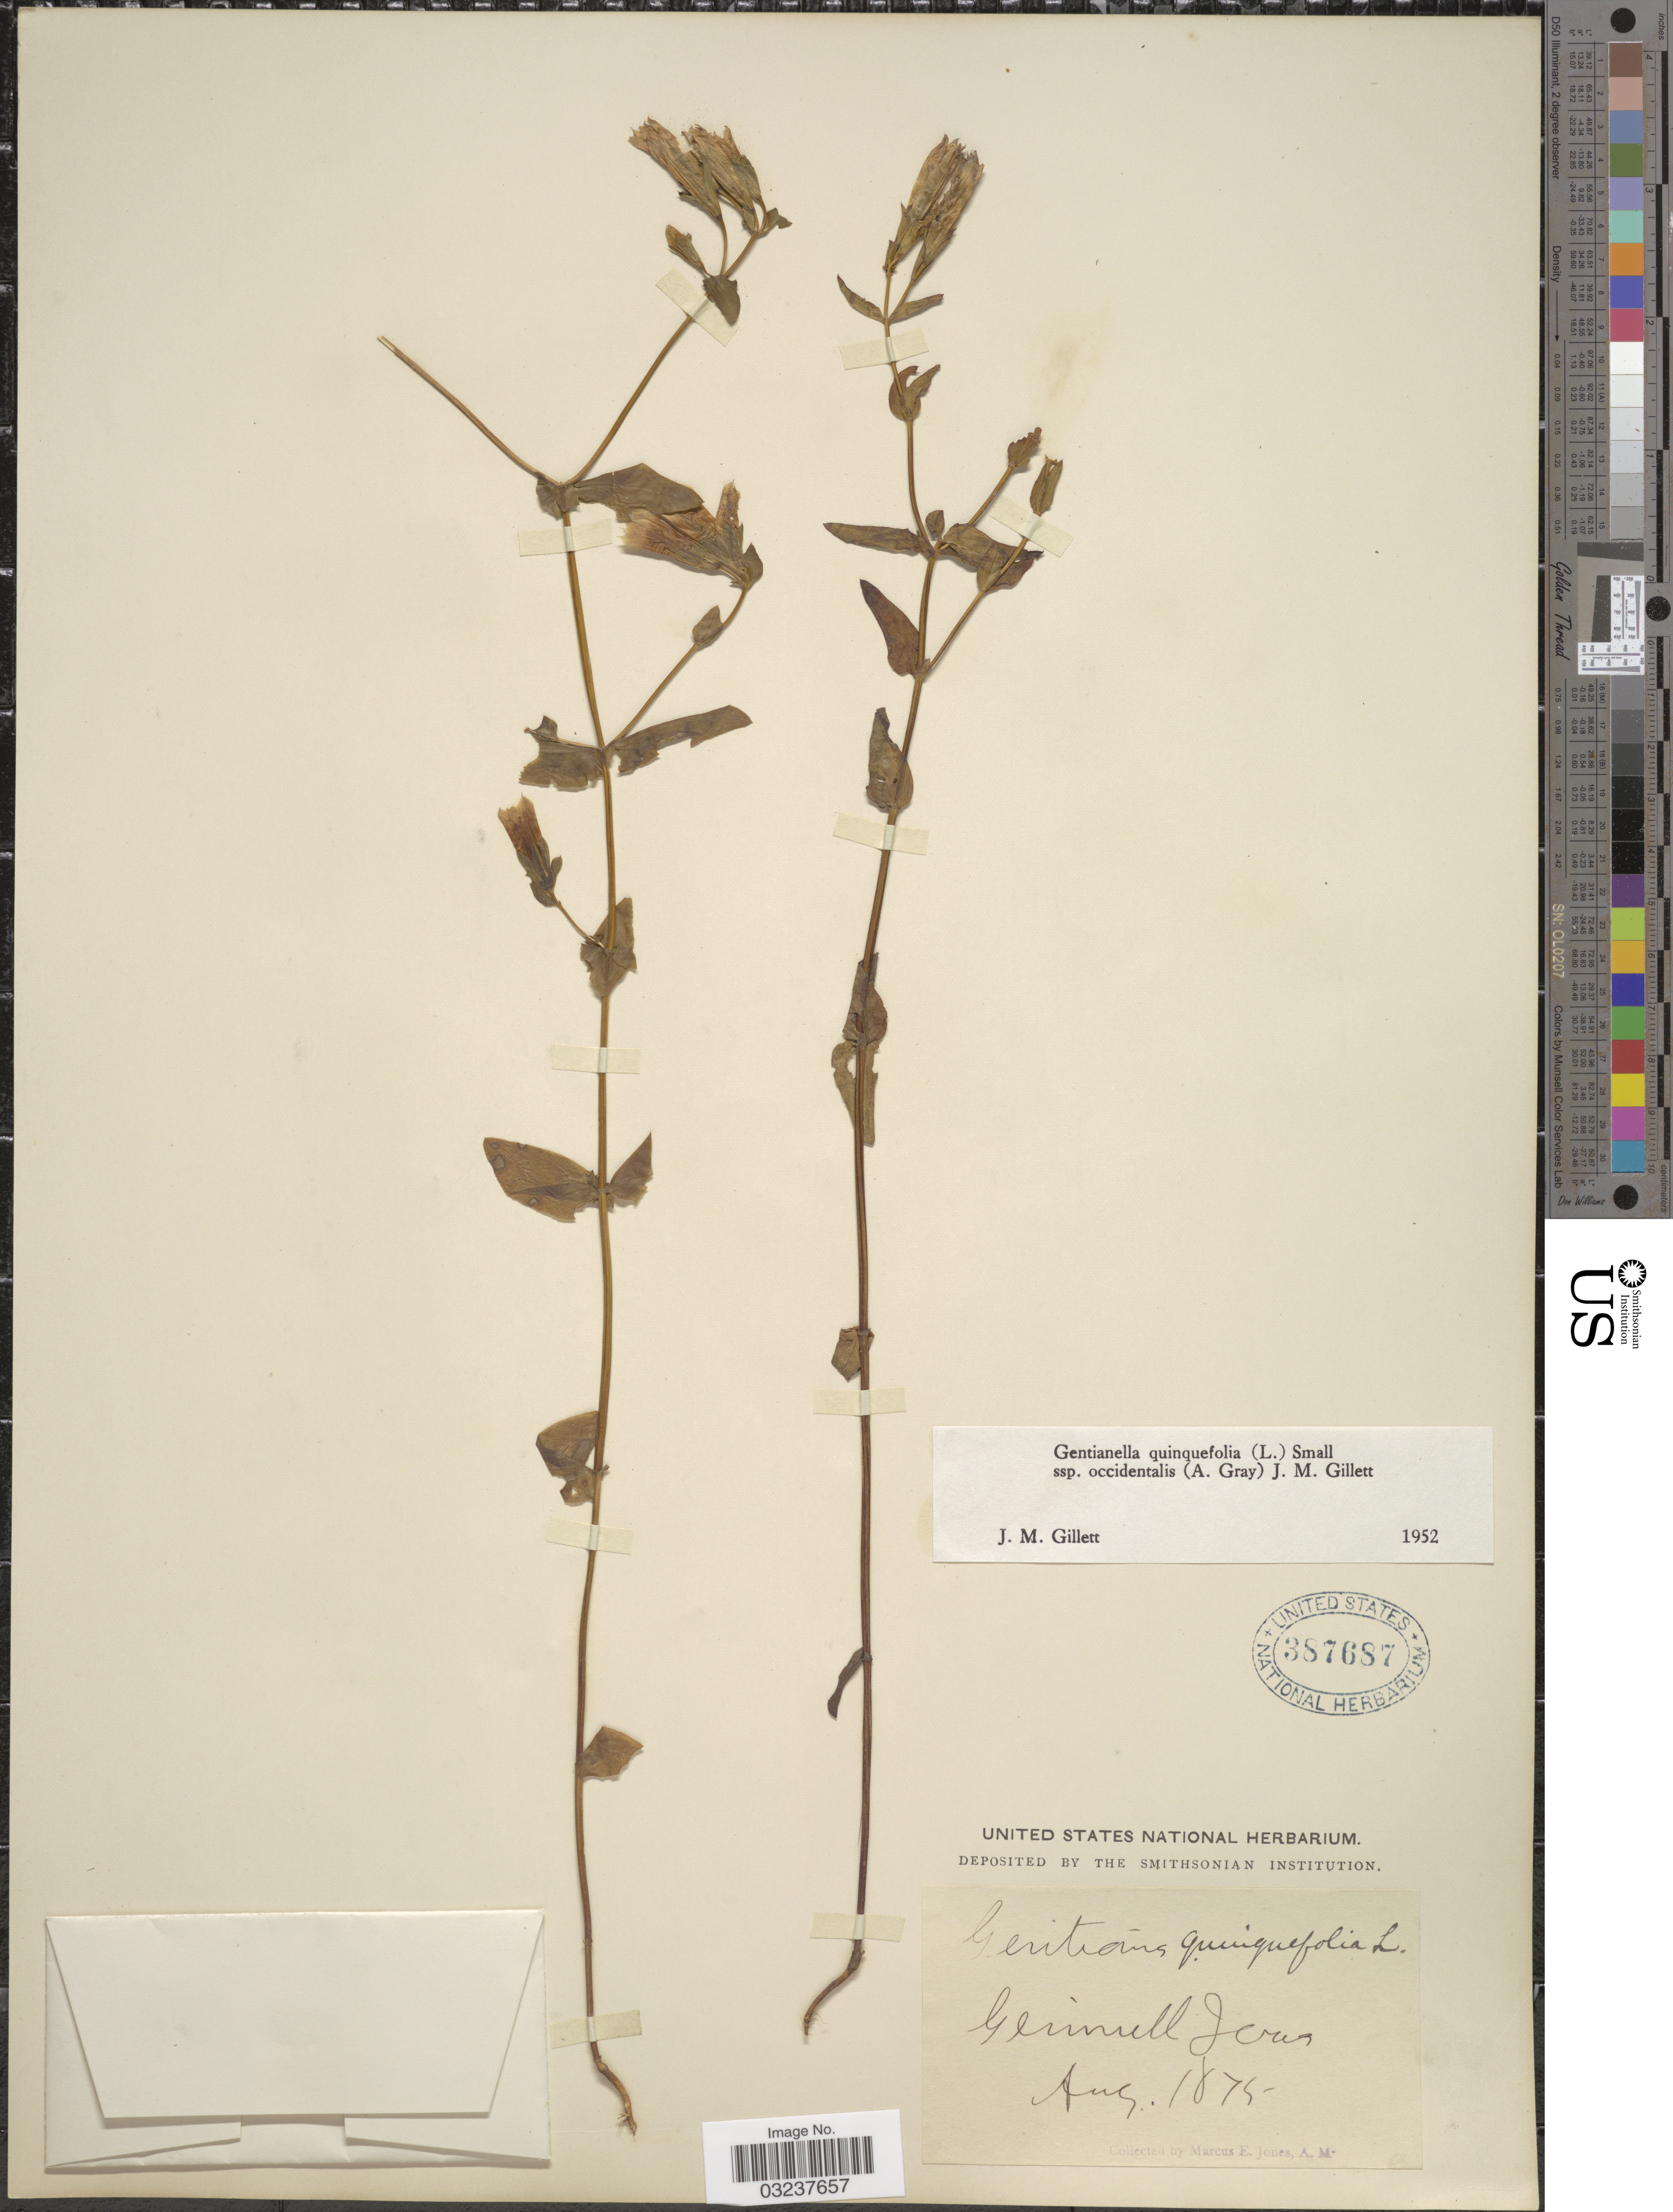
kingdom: Plantae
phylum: Tracheophyta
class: Magnoliopsida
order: Gentianales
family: Gentianaceae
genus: Gentianella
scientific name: Gentianella quinquefolia subsp. occidentalis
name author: (A. Gray) J.M. Gillett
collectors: M. E. Jones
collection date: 1875-08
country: United States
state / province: Iowa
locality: Grinnell.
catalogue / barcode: US 387687